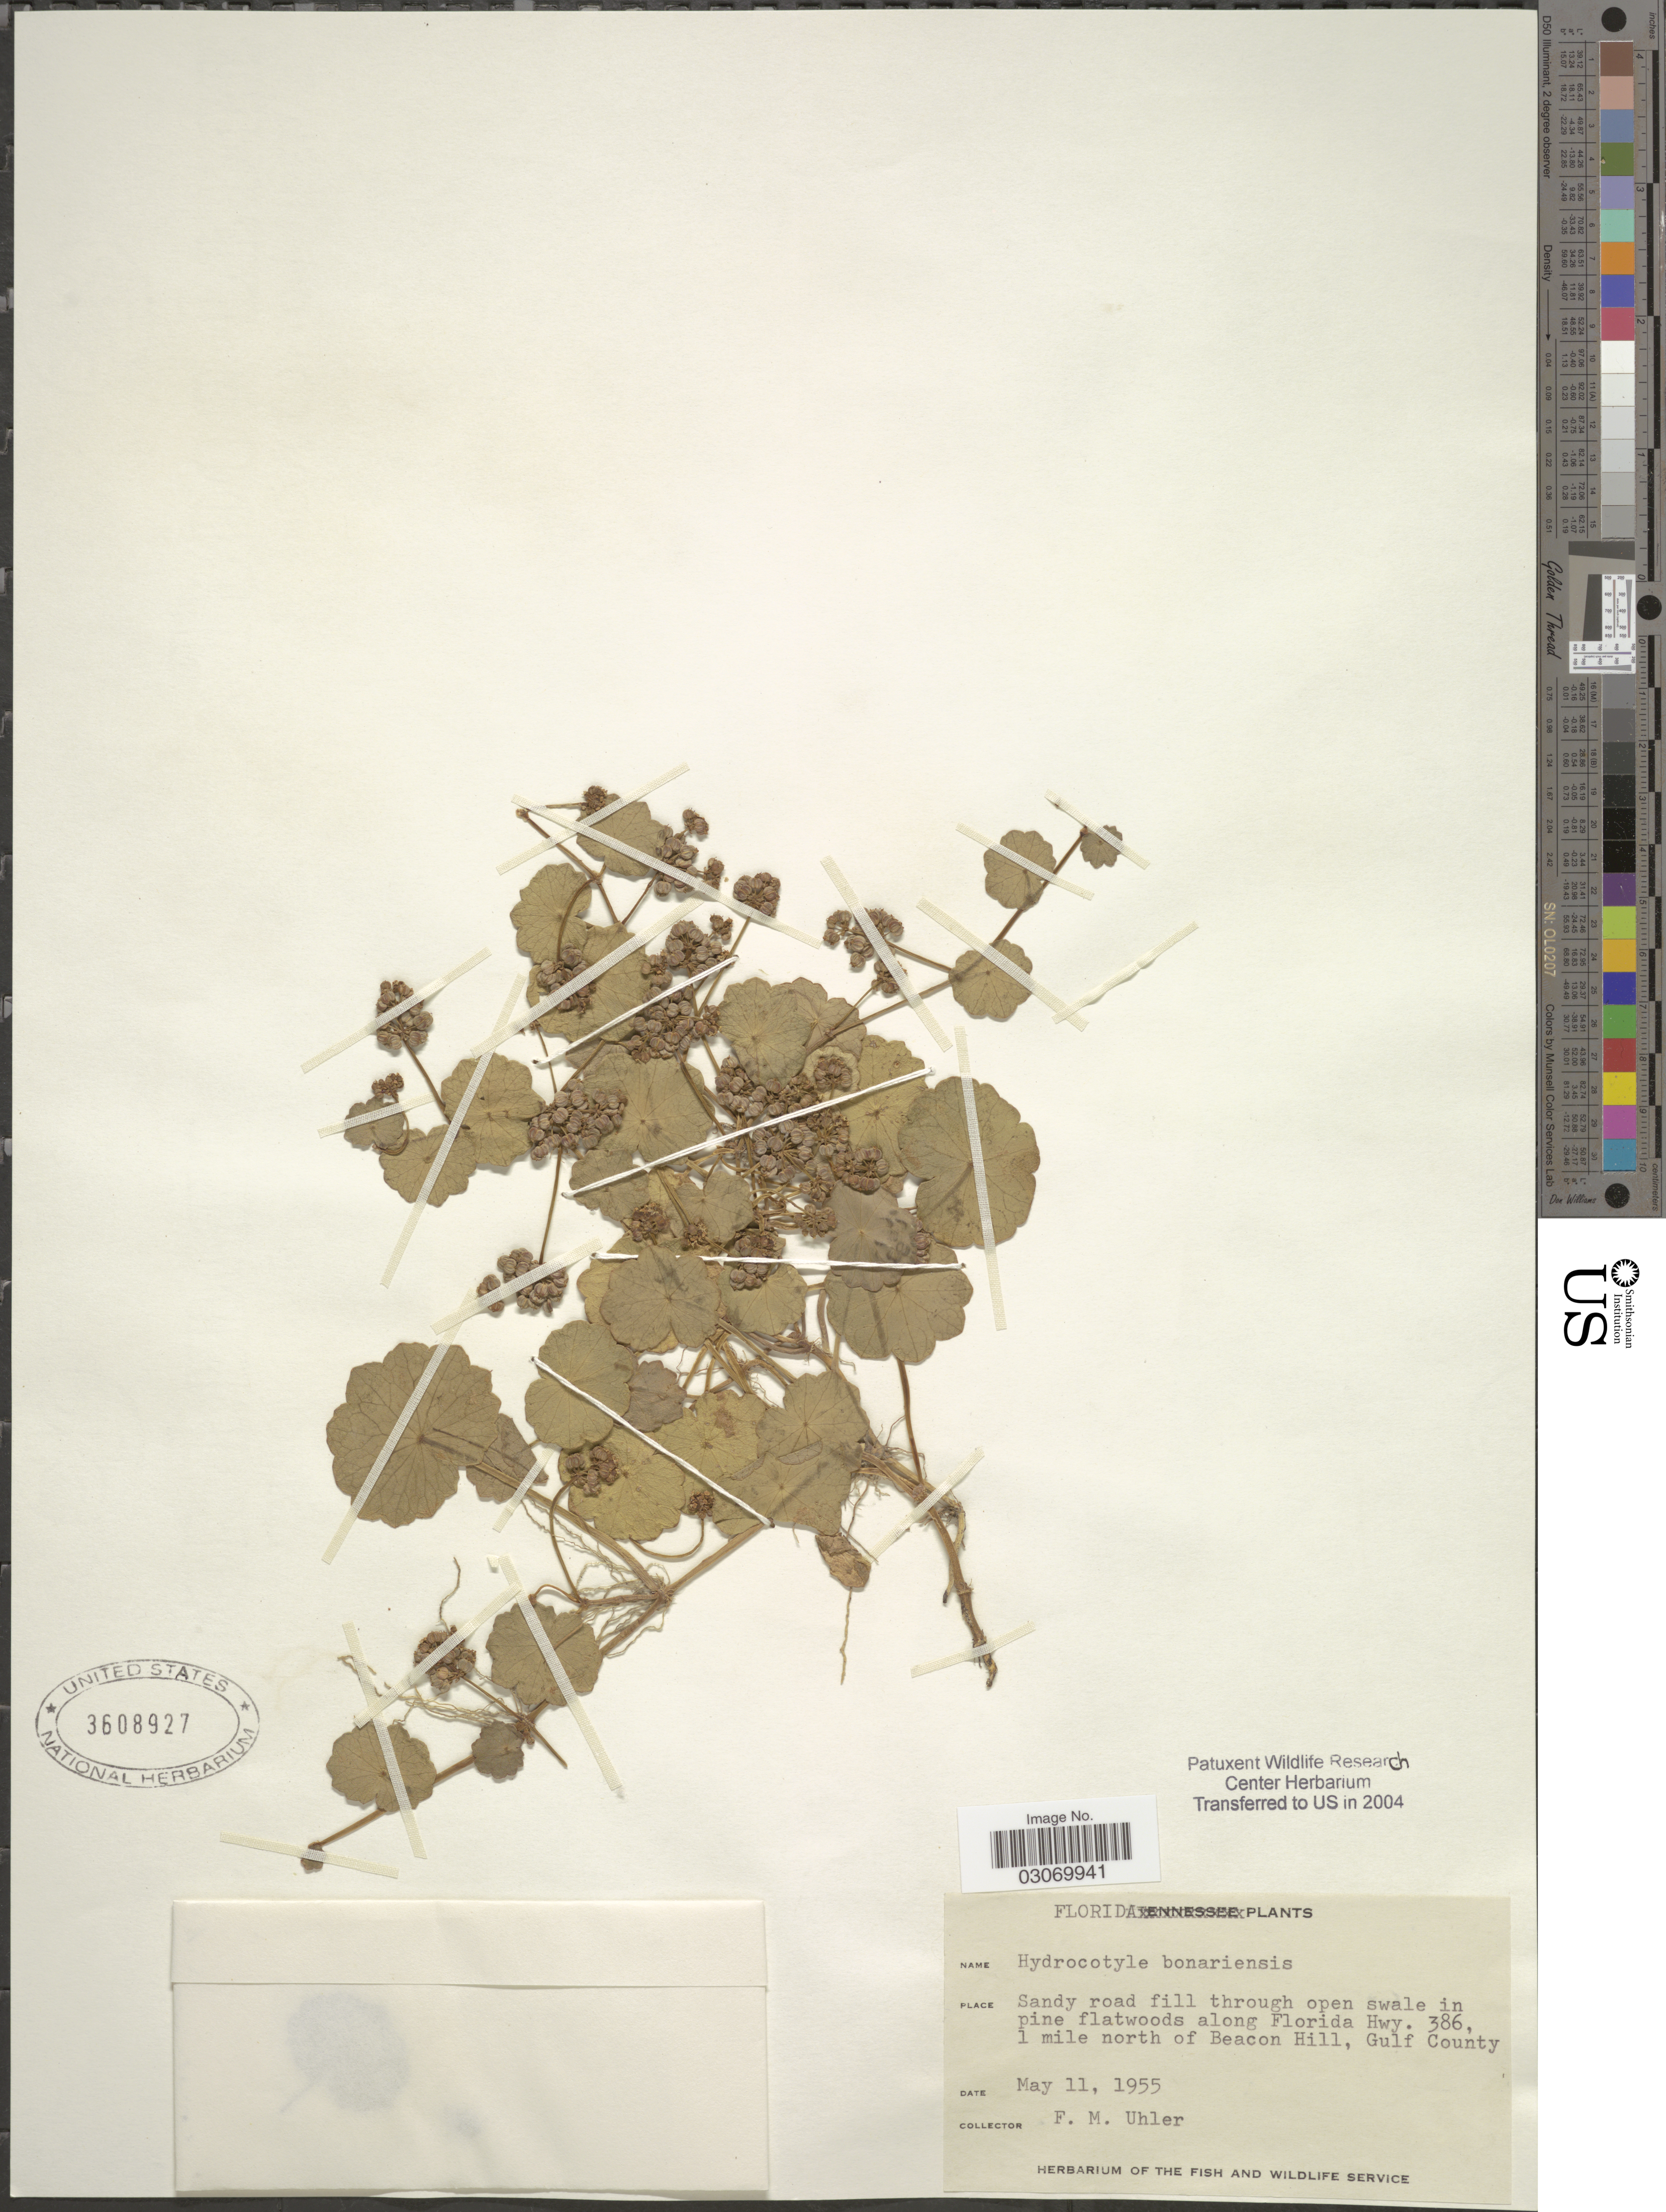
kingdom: Plantae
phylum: Tracheophyta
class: Magnoliopsida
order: Apiales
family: Araliaceae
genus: Hydrocotyle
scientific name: Hydrocotyle bonariensis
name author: Lam.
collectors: F. M. Uhler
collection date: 1955-05-11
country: United States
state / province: Florida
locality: Sandy road fill through open swale in pine flatwoods along Florida Hwy. 386, 1 mile north of Beacon Hill, Gulf County.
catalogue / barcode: US 3608927